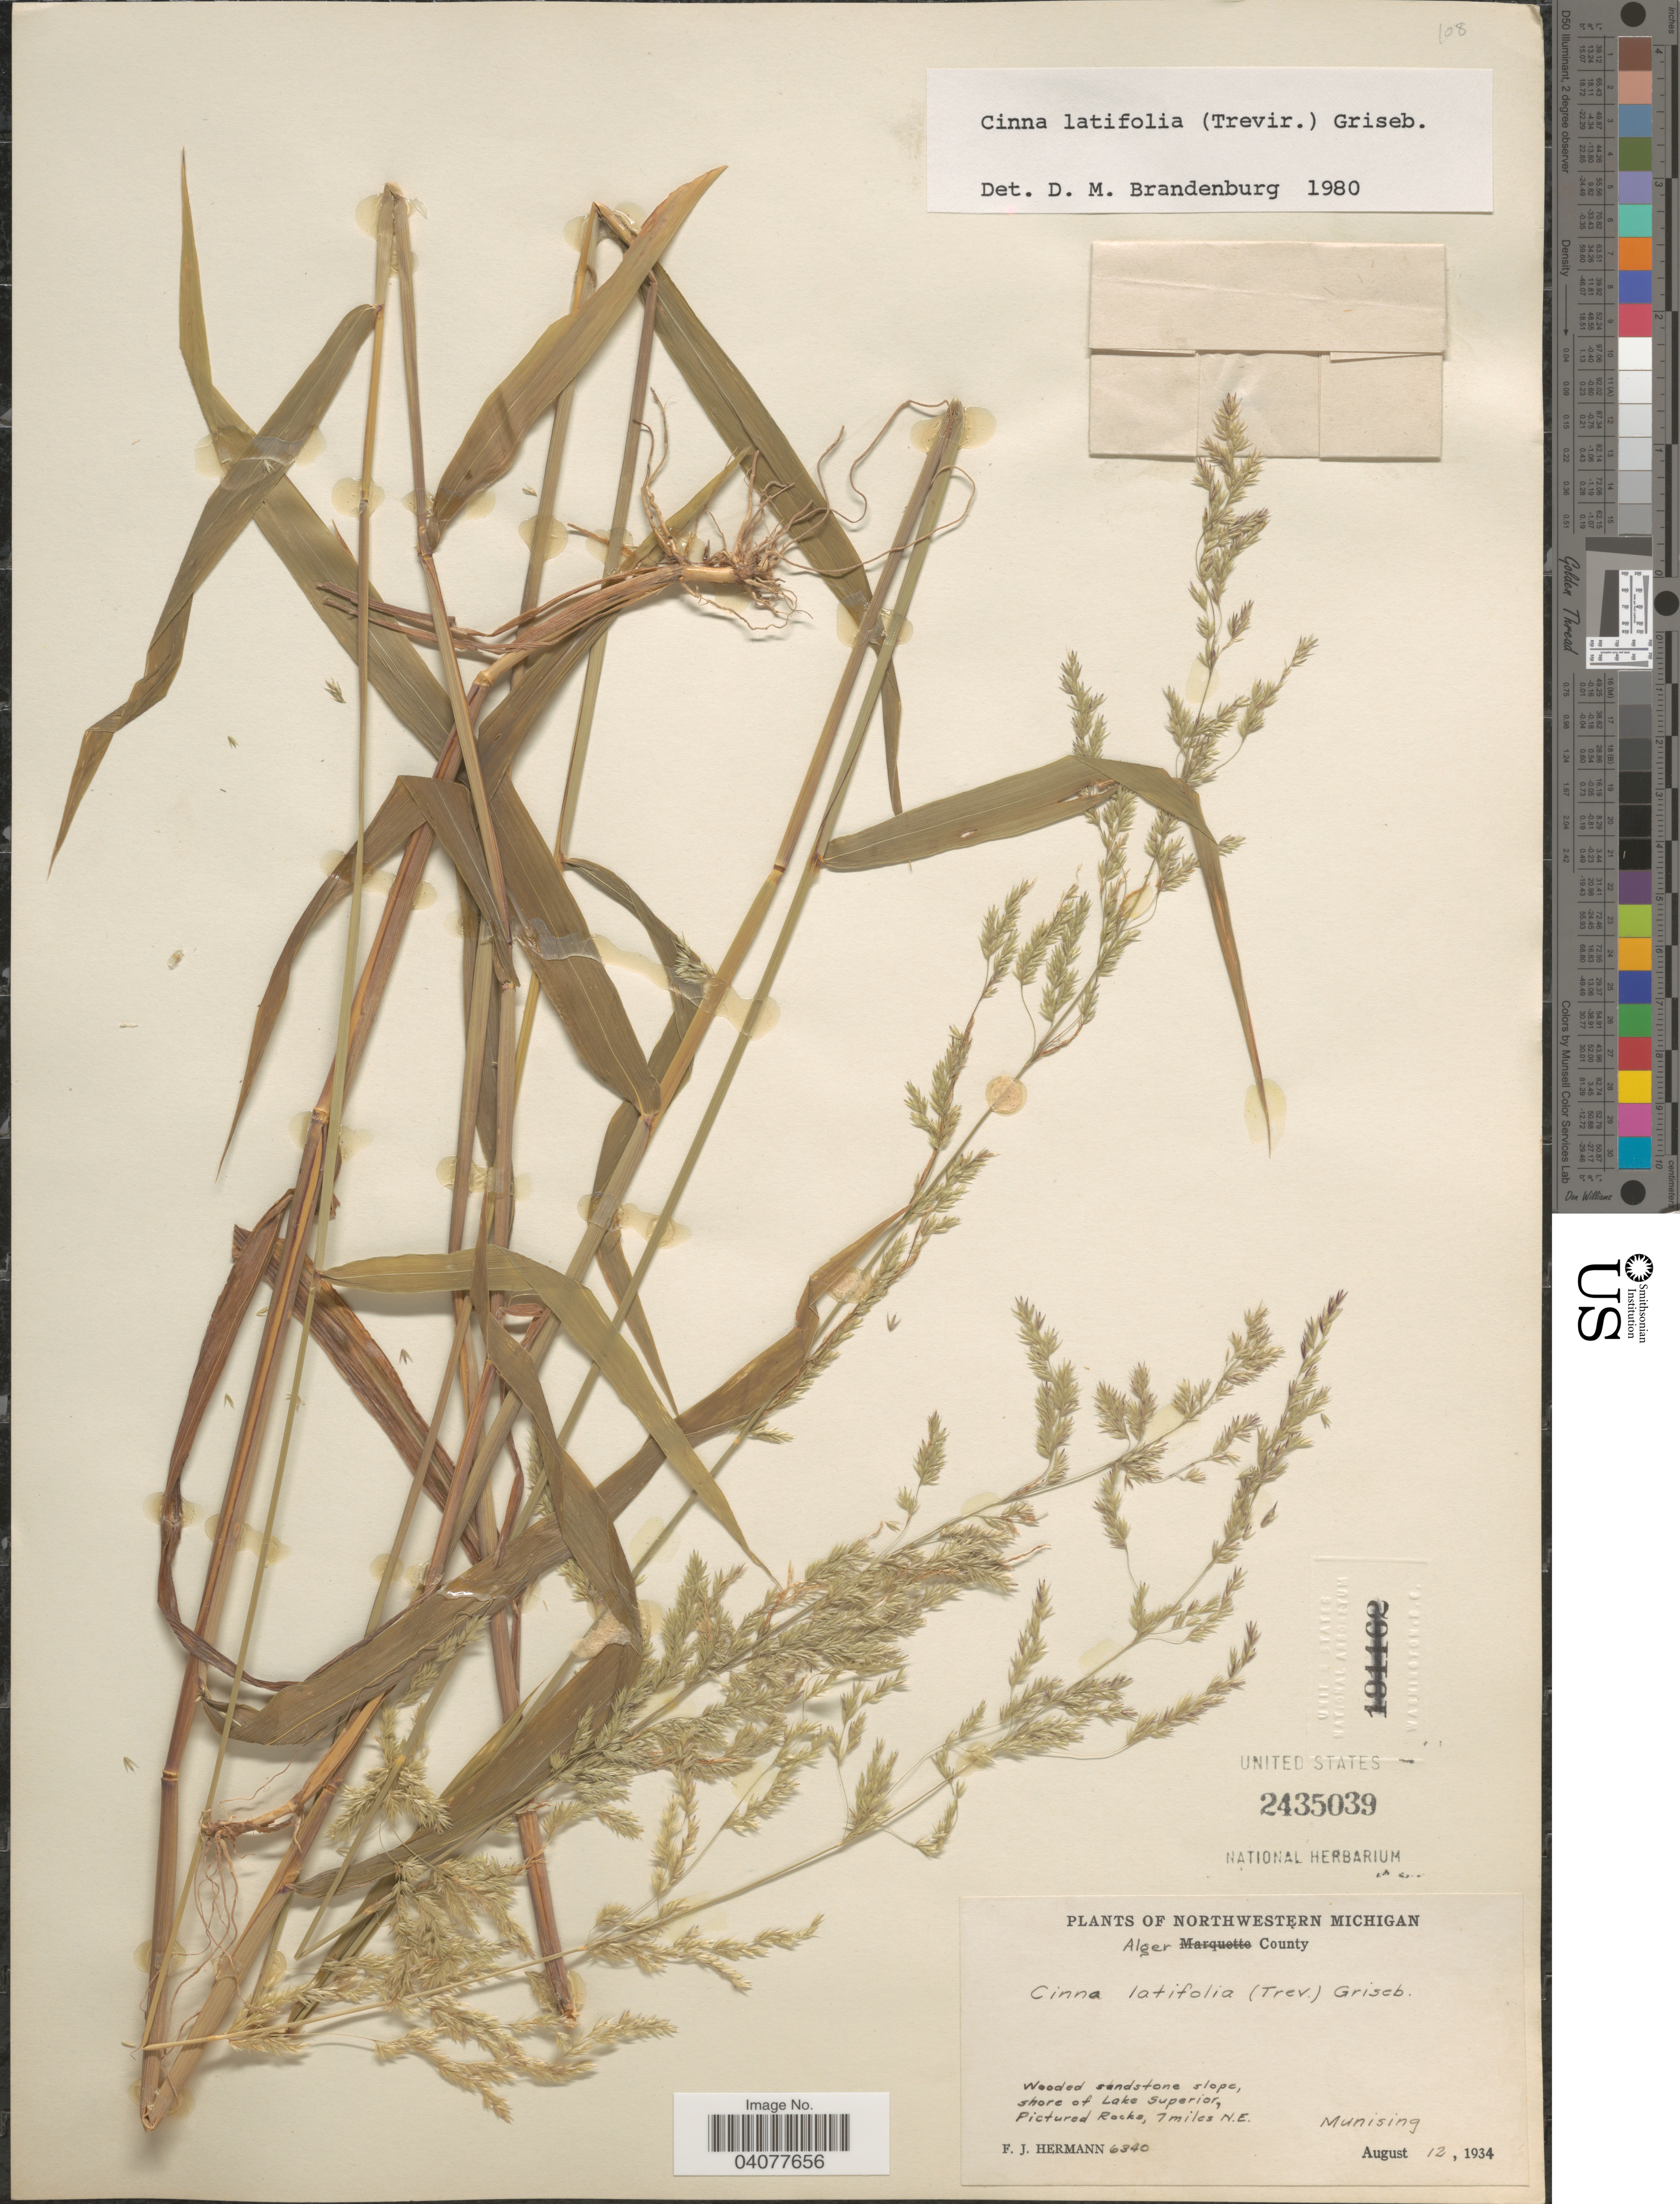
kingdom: Plantae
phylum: Tracheophyta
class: Liliopsida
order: Poales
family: Poaceae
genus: Cinna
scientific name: Cinna latifolia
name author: (Trevir. ex Goeppert) Griseb.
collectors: F. J. Hermann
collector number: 6340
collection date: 1934-08-12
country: United States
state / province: Michigan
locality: Northwestern Michigan. Alger County. Wooded sandstone slope, shore of Lake Superior, Pictured Rocks, 7 miles N.E. Munising.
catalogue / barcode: US 2435039